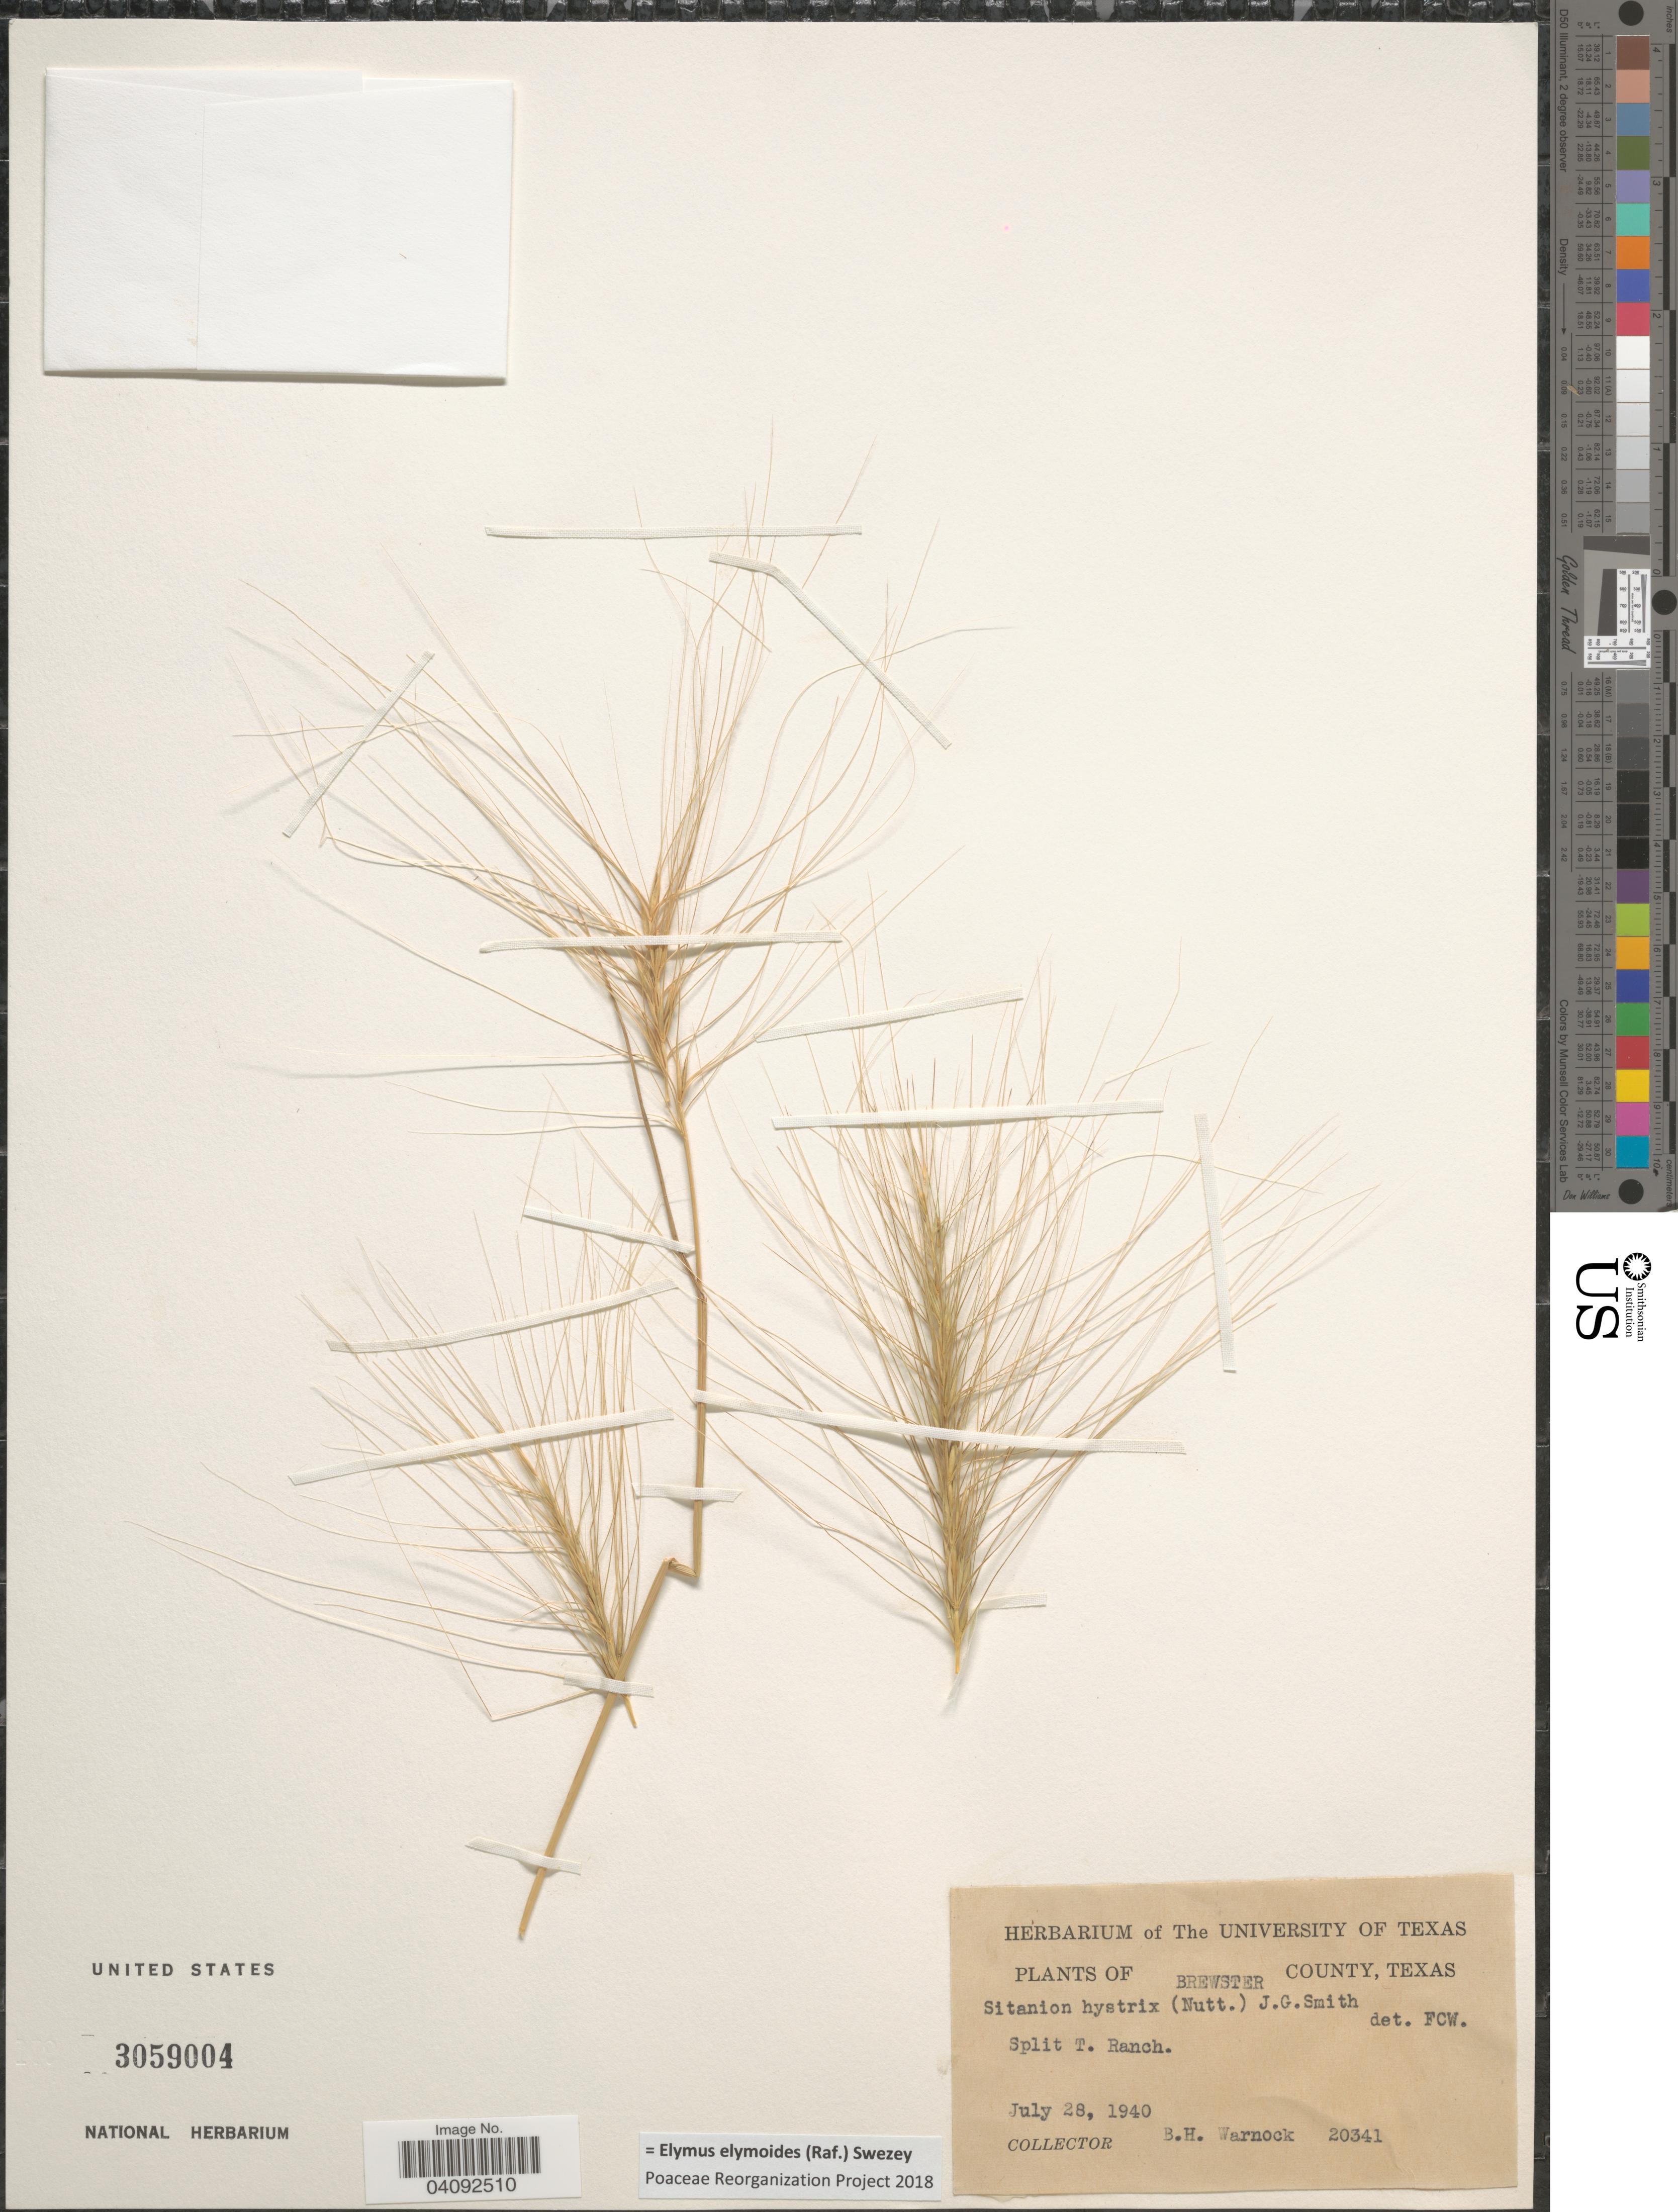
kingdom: Plantae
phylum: Tracheophyta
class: Liliopsida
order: Poales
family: Poaceae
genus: Elymus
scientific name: Elymus elymoides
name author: (Raf.) Swezey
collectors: B. H. Warnock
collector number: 20341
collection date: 1940-07-28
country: United States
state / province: Texas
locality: Brewster County. Split T. Ranch.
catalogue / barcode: US 3059004